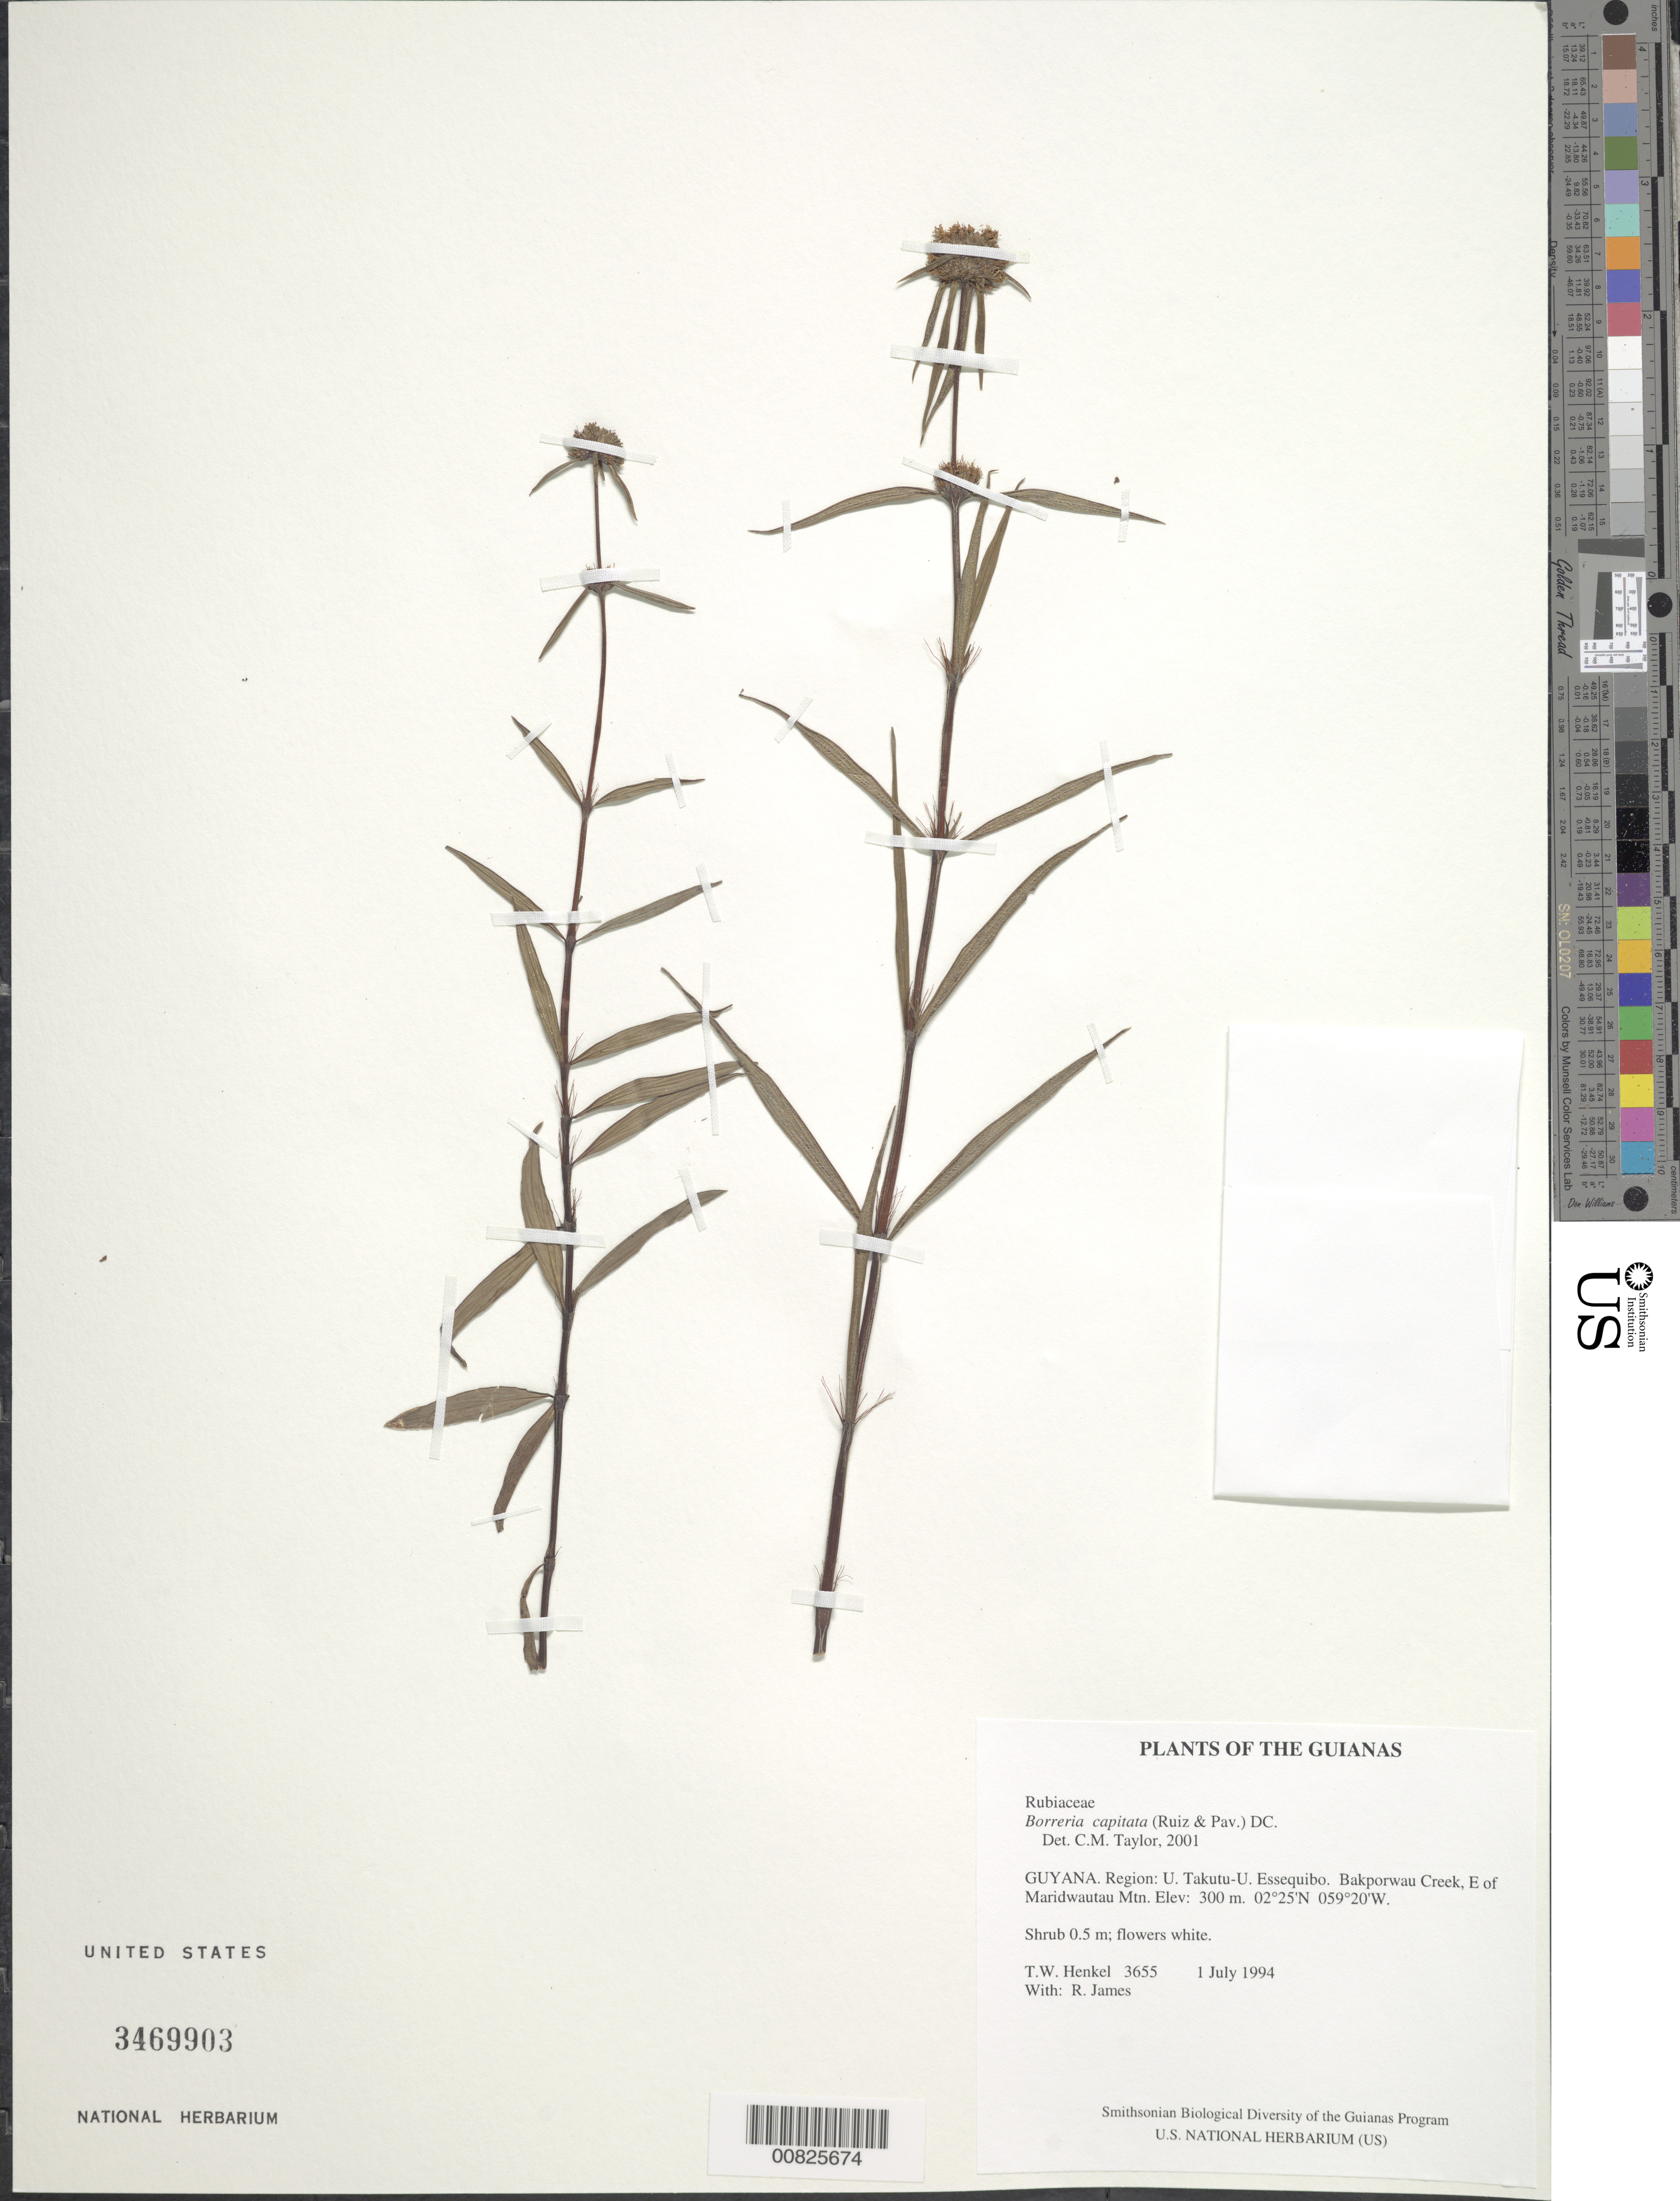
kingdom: Plantae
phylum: Tracheophyta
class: Magnoliopsida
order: Gentianales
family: Rubiaceae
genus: Borreria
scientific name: Borreria capitata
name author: (Ruiz & Pav.) DC.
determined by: Taylor, Charlotte M.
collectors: T. Henkel & R. James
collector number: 3655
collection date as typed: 1 January 1994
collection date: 1994-01-01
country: Guyana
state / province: U. Takutu-U. Essequibo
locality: Bakporwau Creek, E of Maridwautau Mtn.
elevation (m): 300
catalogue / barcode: US 3469903